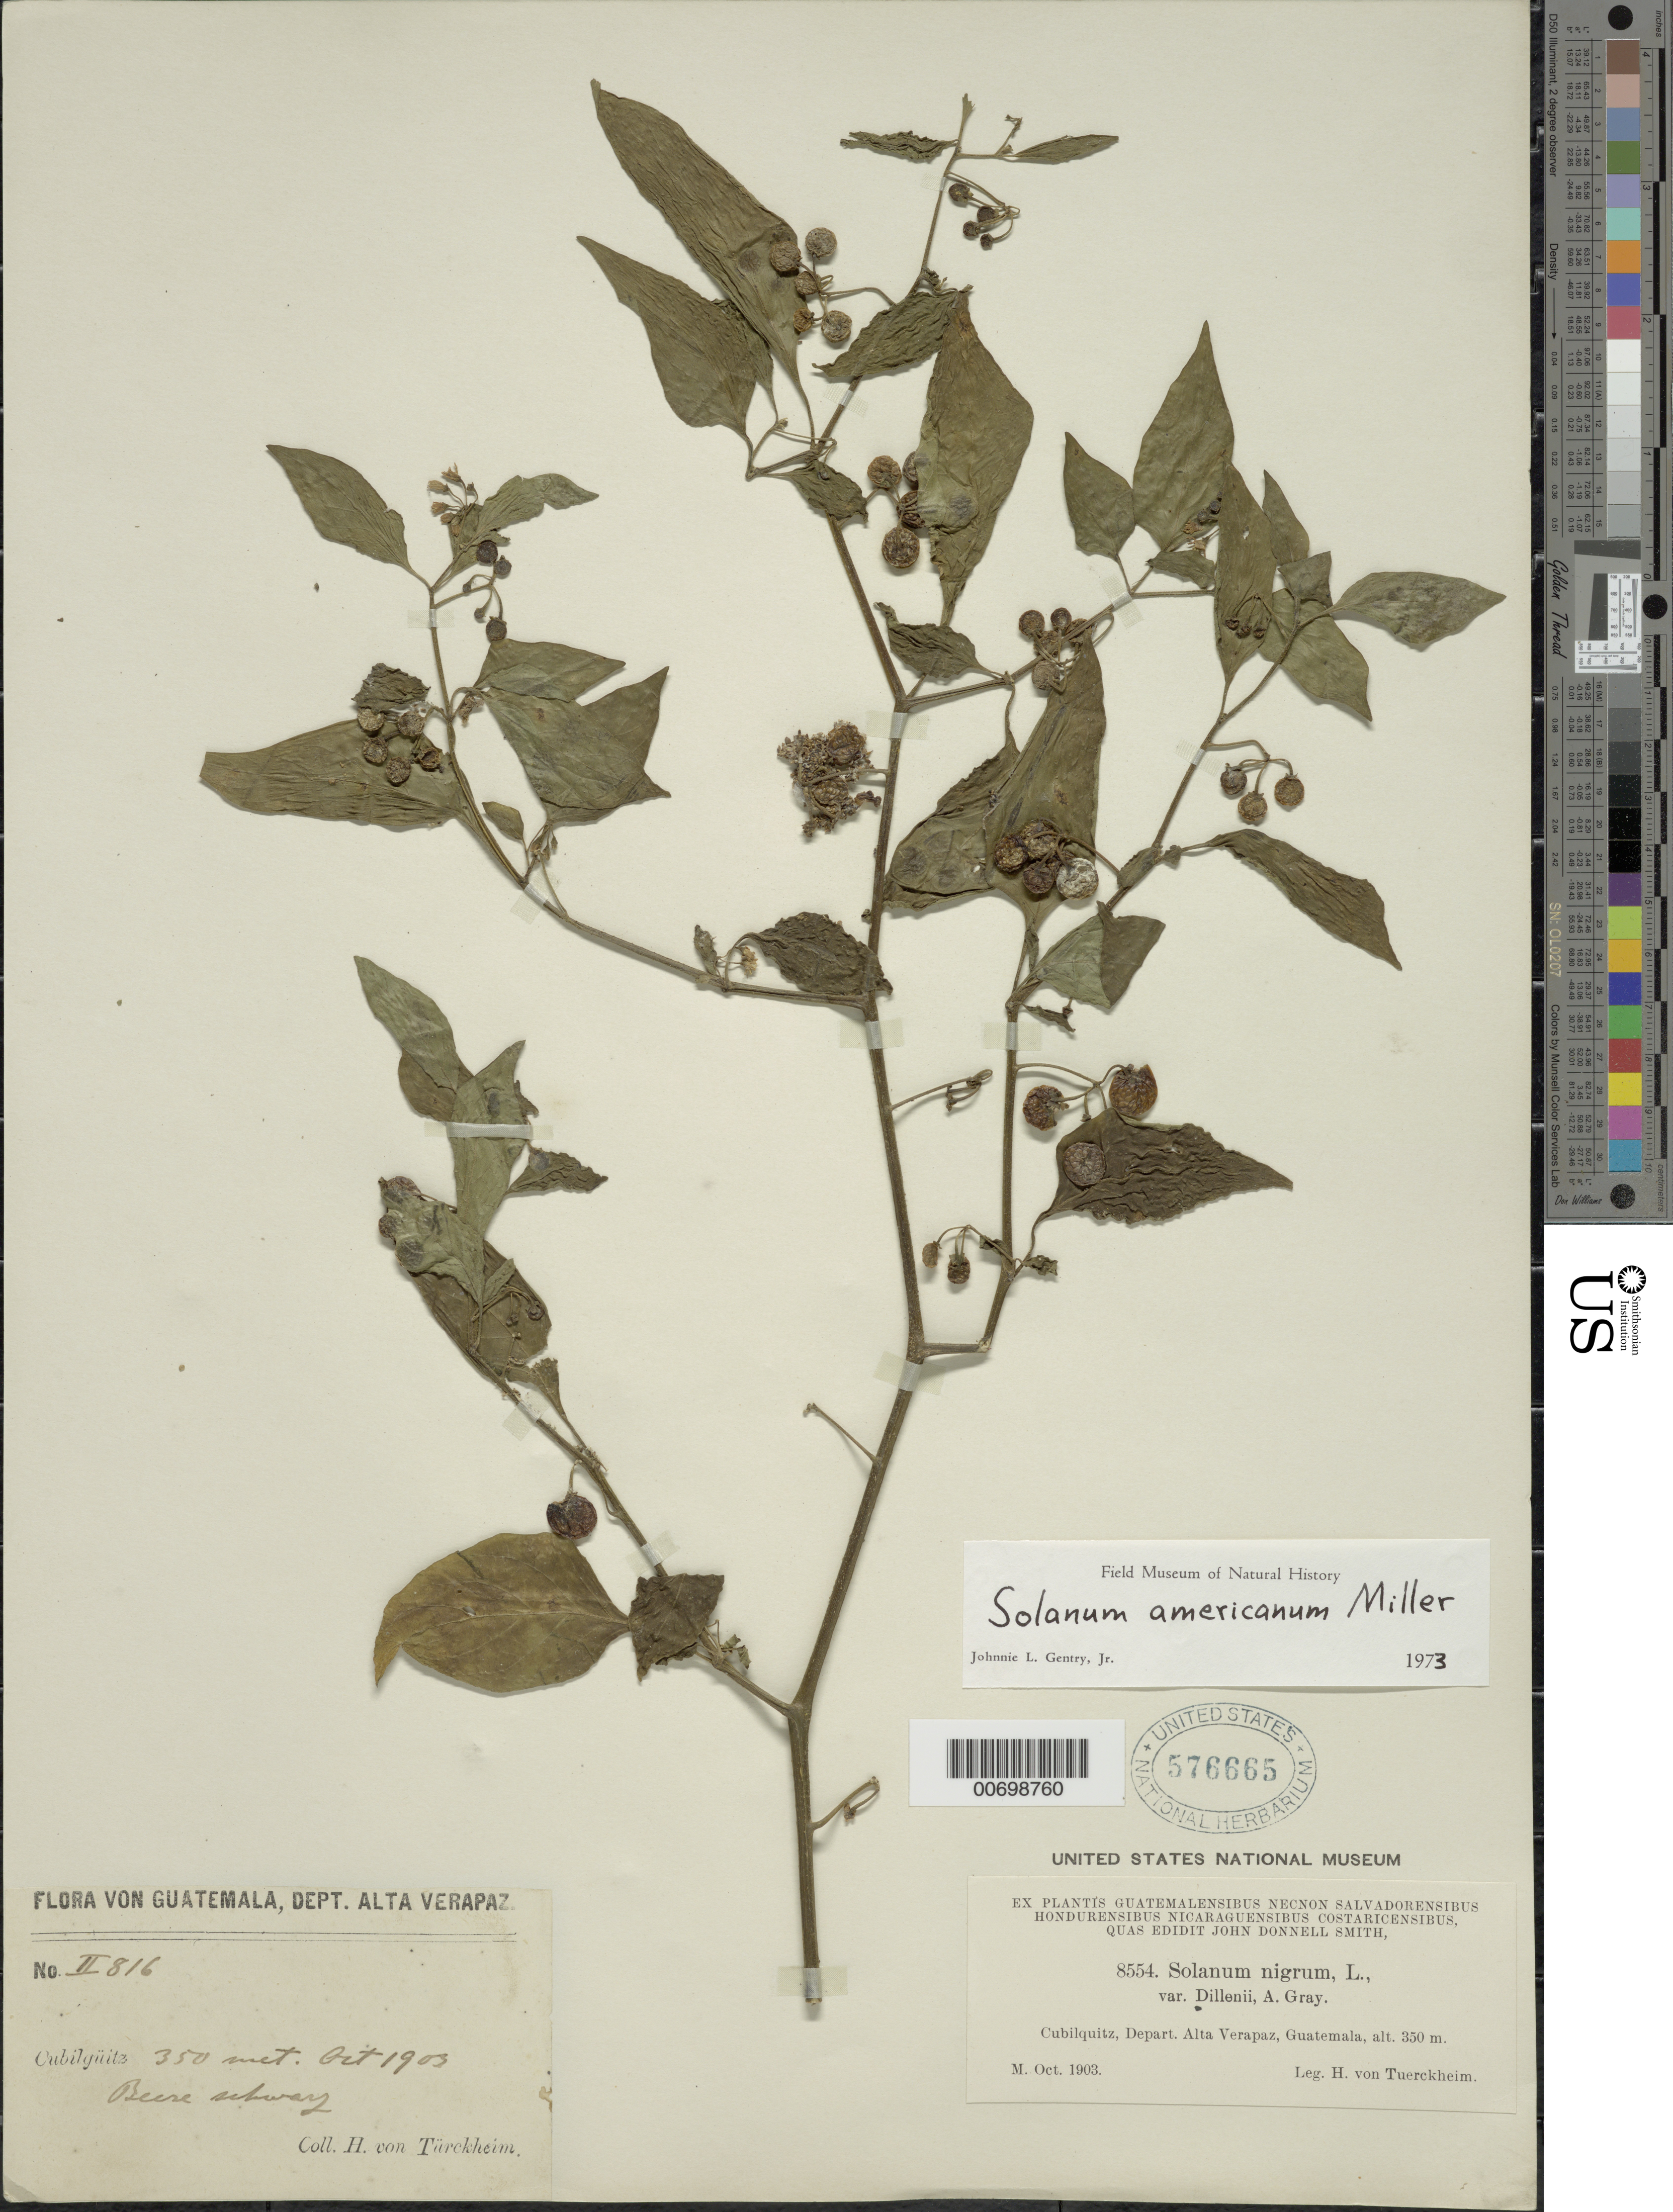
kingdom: Plantae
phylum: Tracheophyta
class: Magnoliopsida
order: Solanales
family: Solanaceae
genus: Solanum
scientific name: Solanum americanum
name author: Mill.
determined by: Gentry, J. L.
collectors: H. von Türckheim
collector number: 8554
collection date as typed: Oct 1903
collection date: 1903-10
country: Guatemala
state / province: Alta Verapaz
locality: Cubilguitz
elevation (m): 350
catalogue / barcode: US 576665